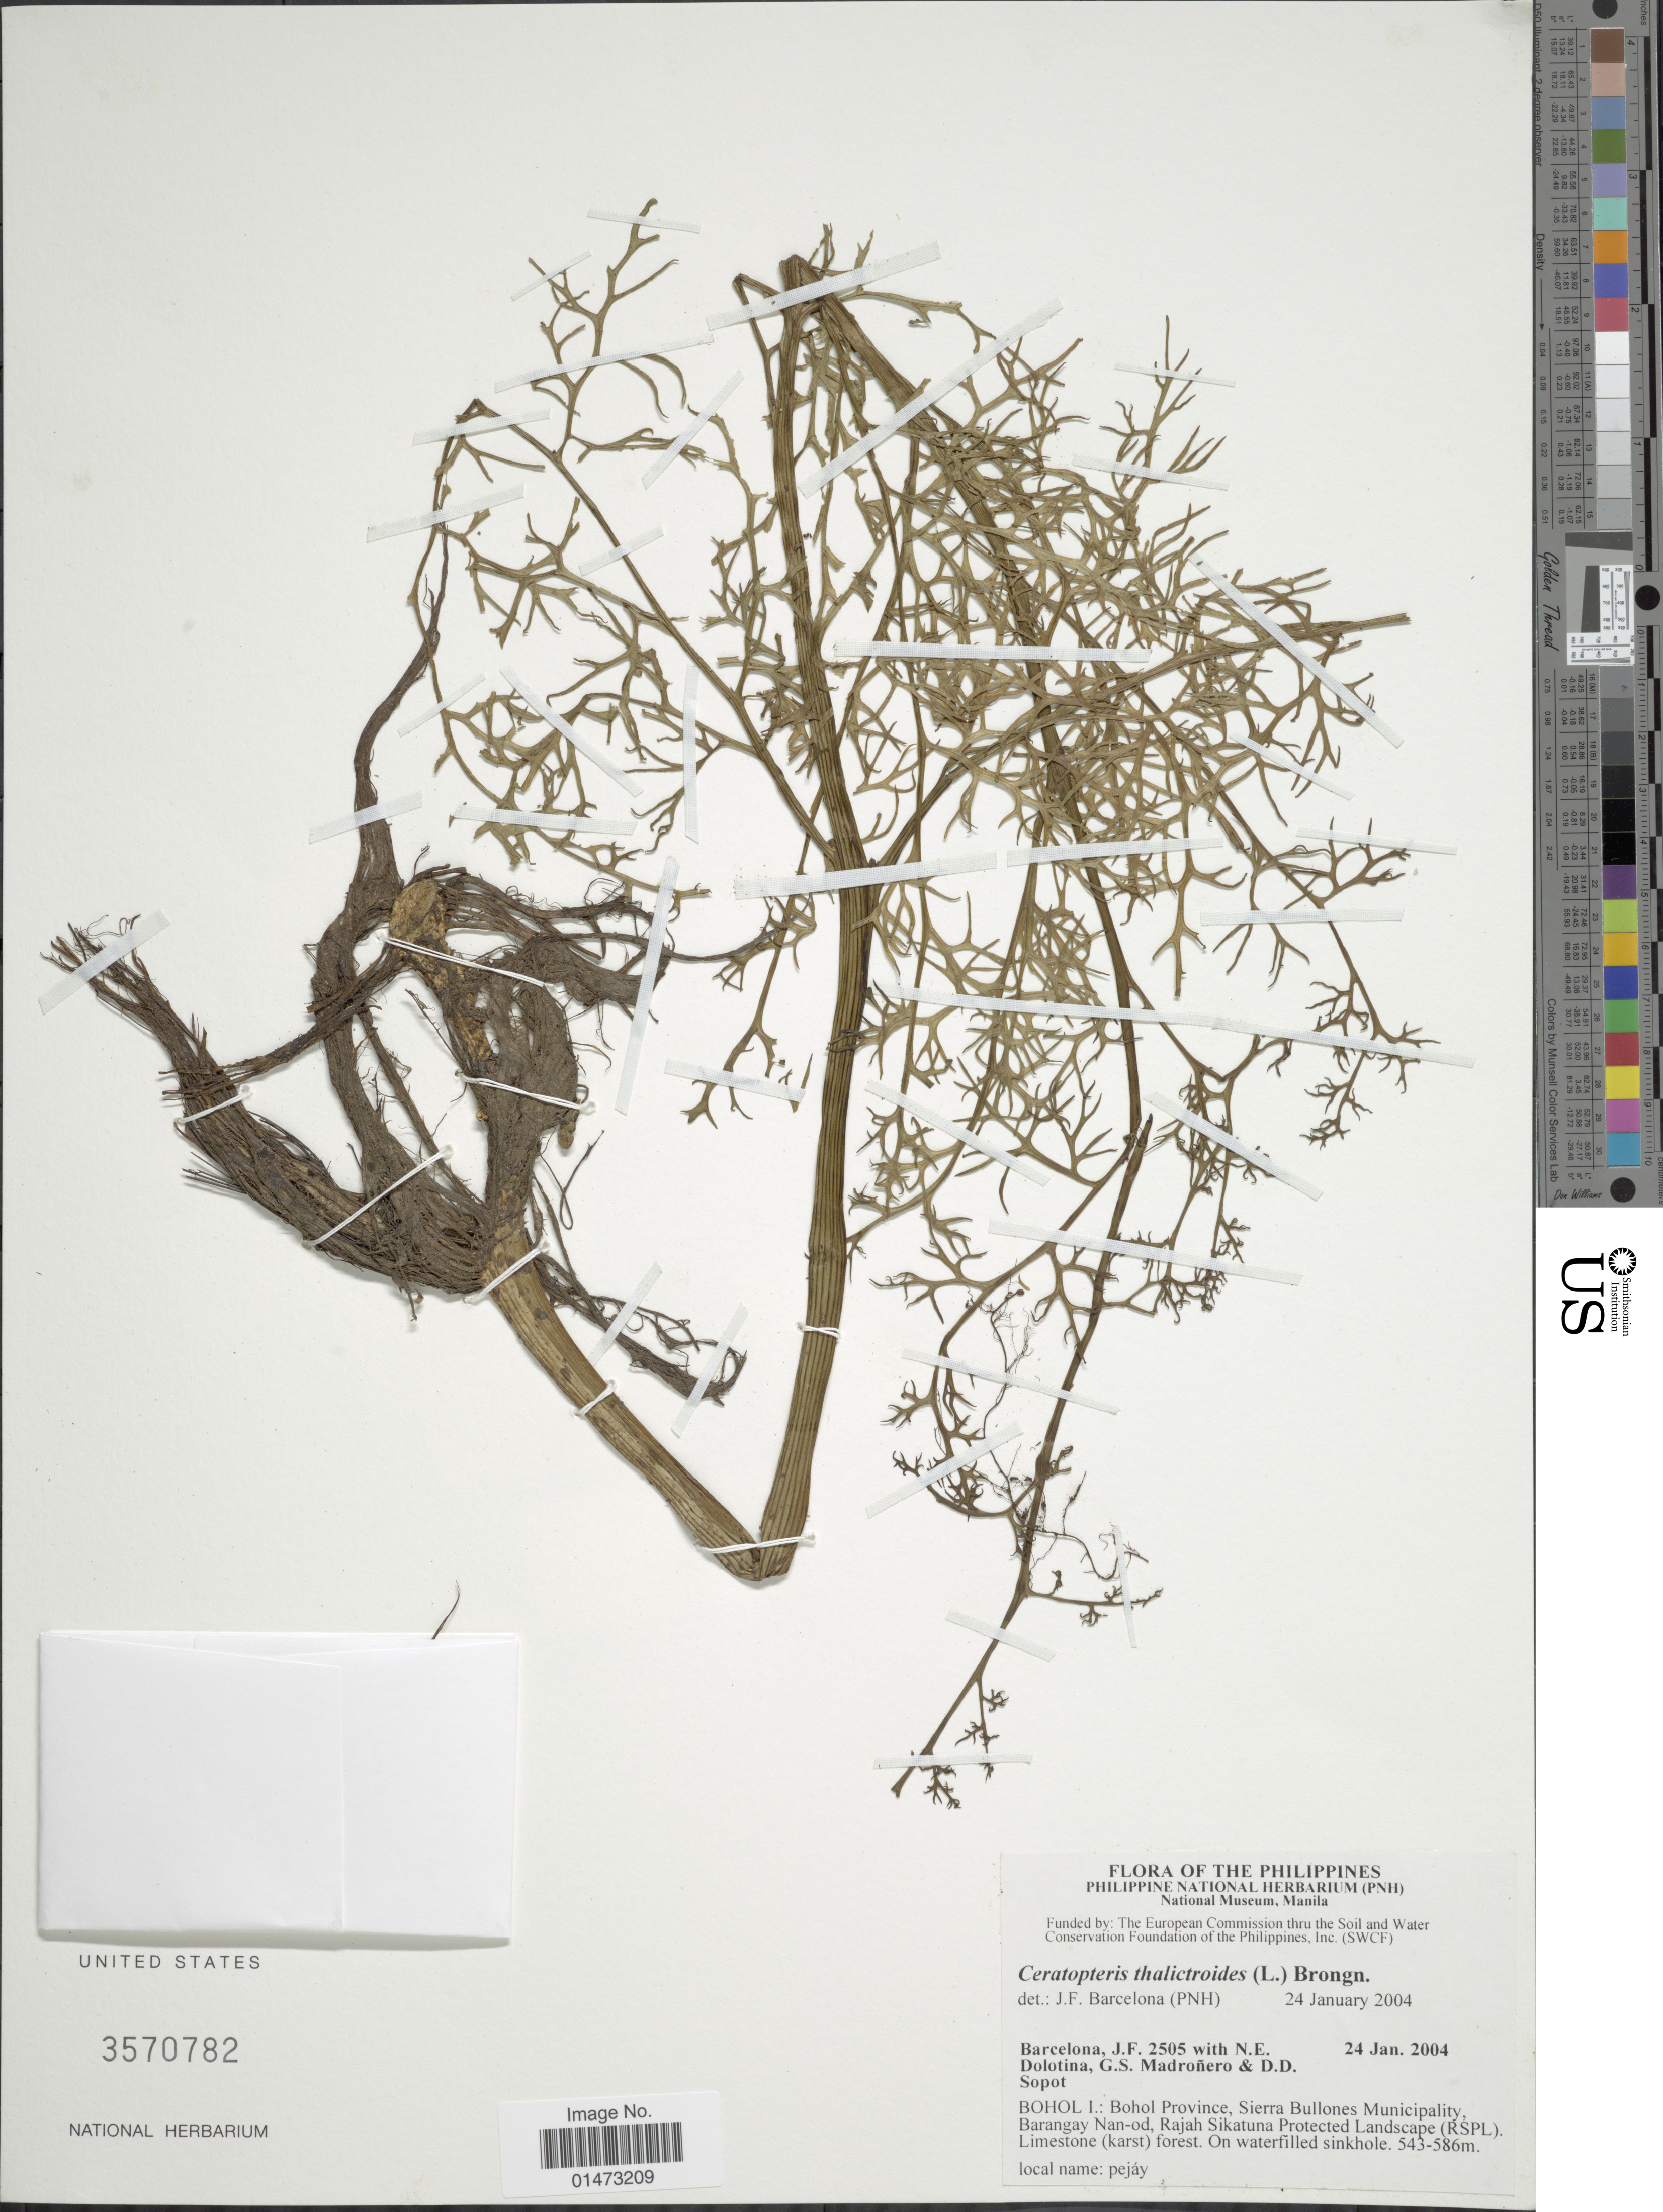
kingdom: Plantae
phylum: Tracheophyta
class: Polypodiopsida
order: Polypodiales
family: Pteridaceae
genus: Ceratopteris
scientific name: Ceratopteris thalictroides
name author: (L.) Brongn.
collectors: J. F. Barcelona, N. Dolotina, G. Madroñero & D. Sopot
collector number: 2505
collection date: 2004-01-24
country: Philippines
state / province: Central Visayas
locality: Bohol U.: Bohol Province, Sierra Bullones Municipality, Barangay Nan-od, Rajah Sikatuna Protected Landscape (RSPL).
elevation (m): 543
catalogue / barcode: US 3570782